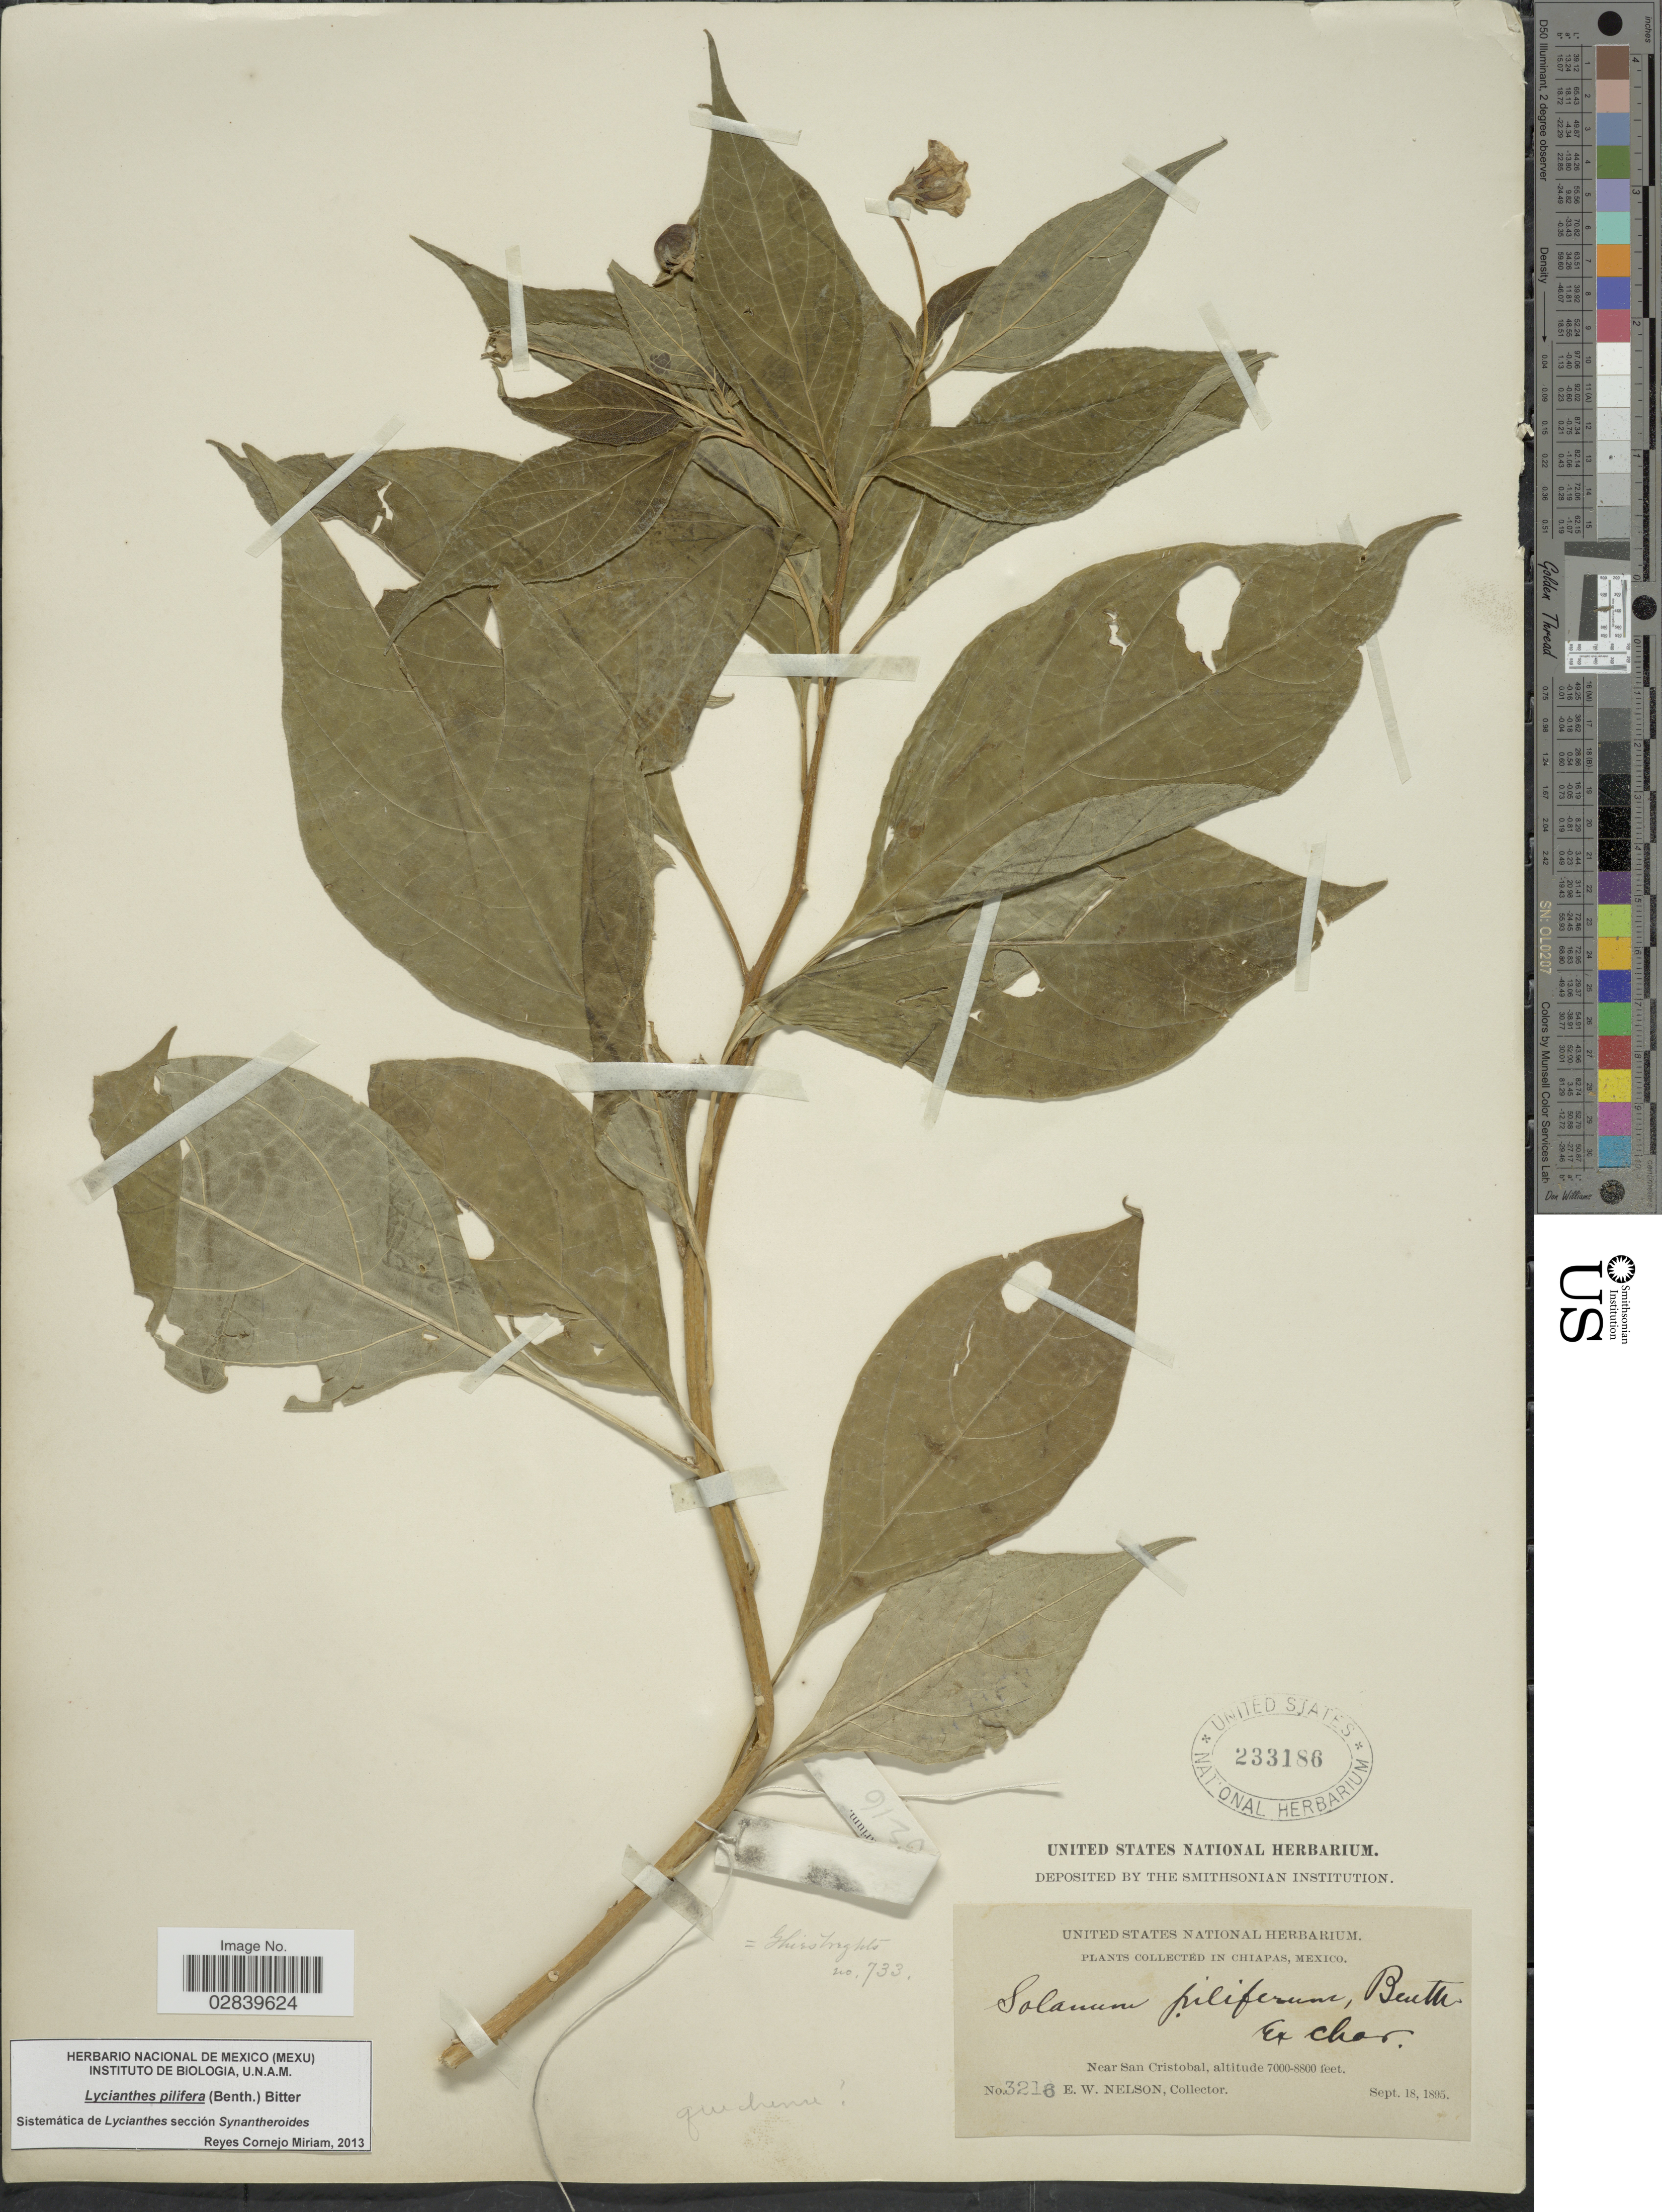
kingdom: Plantae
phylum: Tracheophyta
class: Magnoliopsida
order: Solanales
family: Solanaceae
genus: Lycianthes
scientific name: Lycianthes pilifera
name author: (Benth.) Bitter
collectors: E. W. Nelson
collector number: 3216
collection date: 1895-09-18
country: Mexico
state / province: Chiapas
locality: Near San Cristobal.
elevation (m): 2134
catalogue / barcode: US 233186